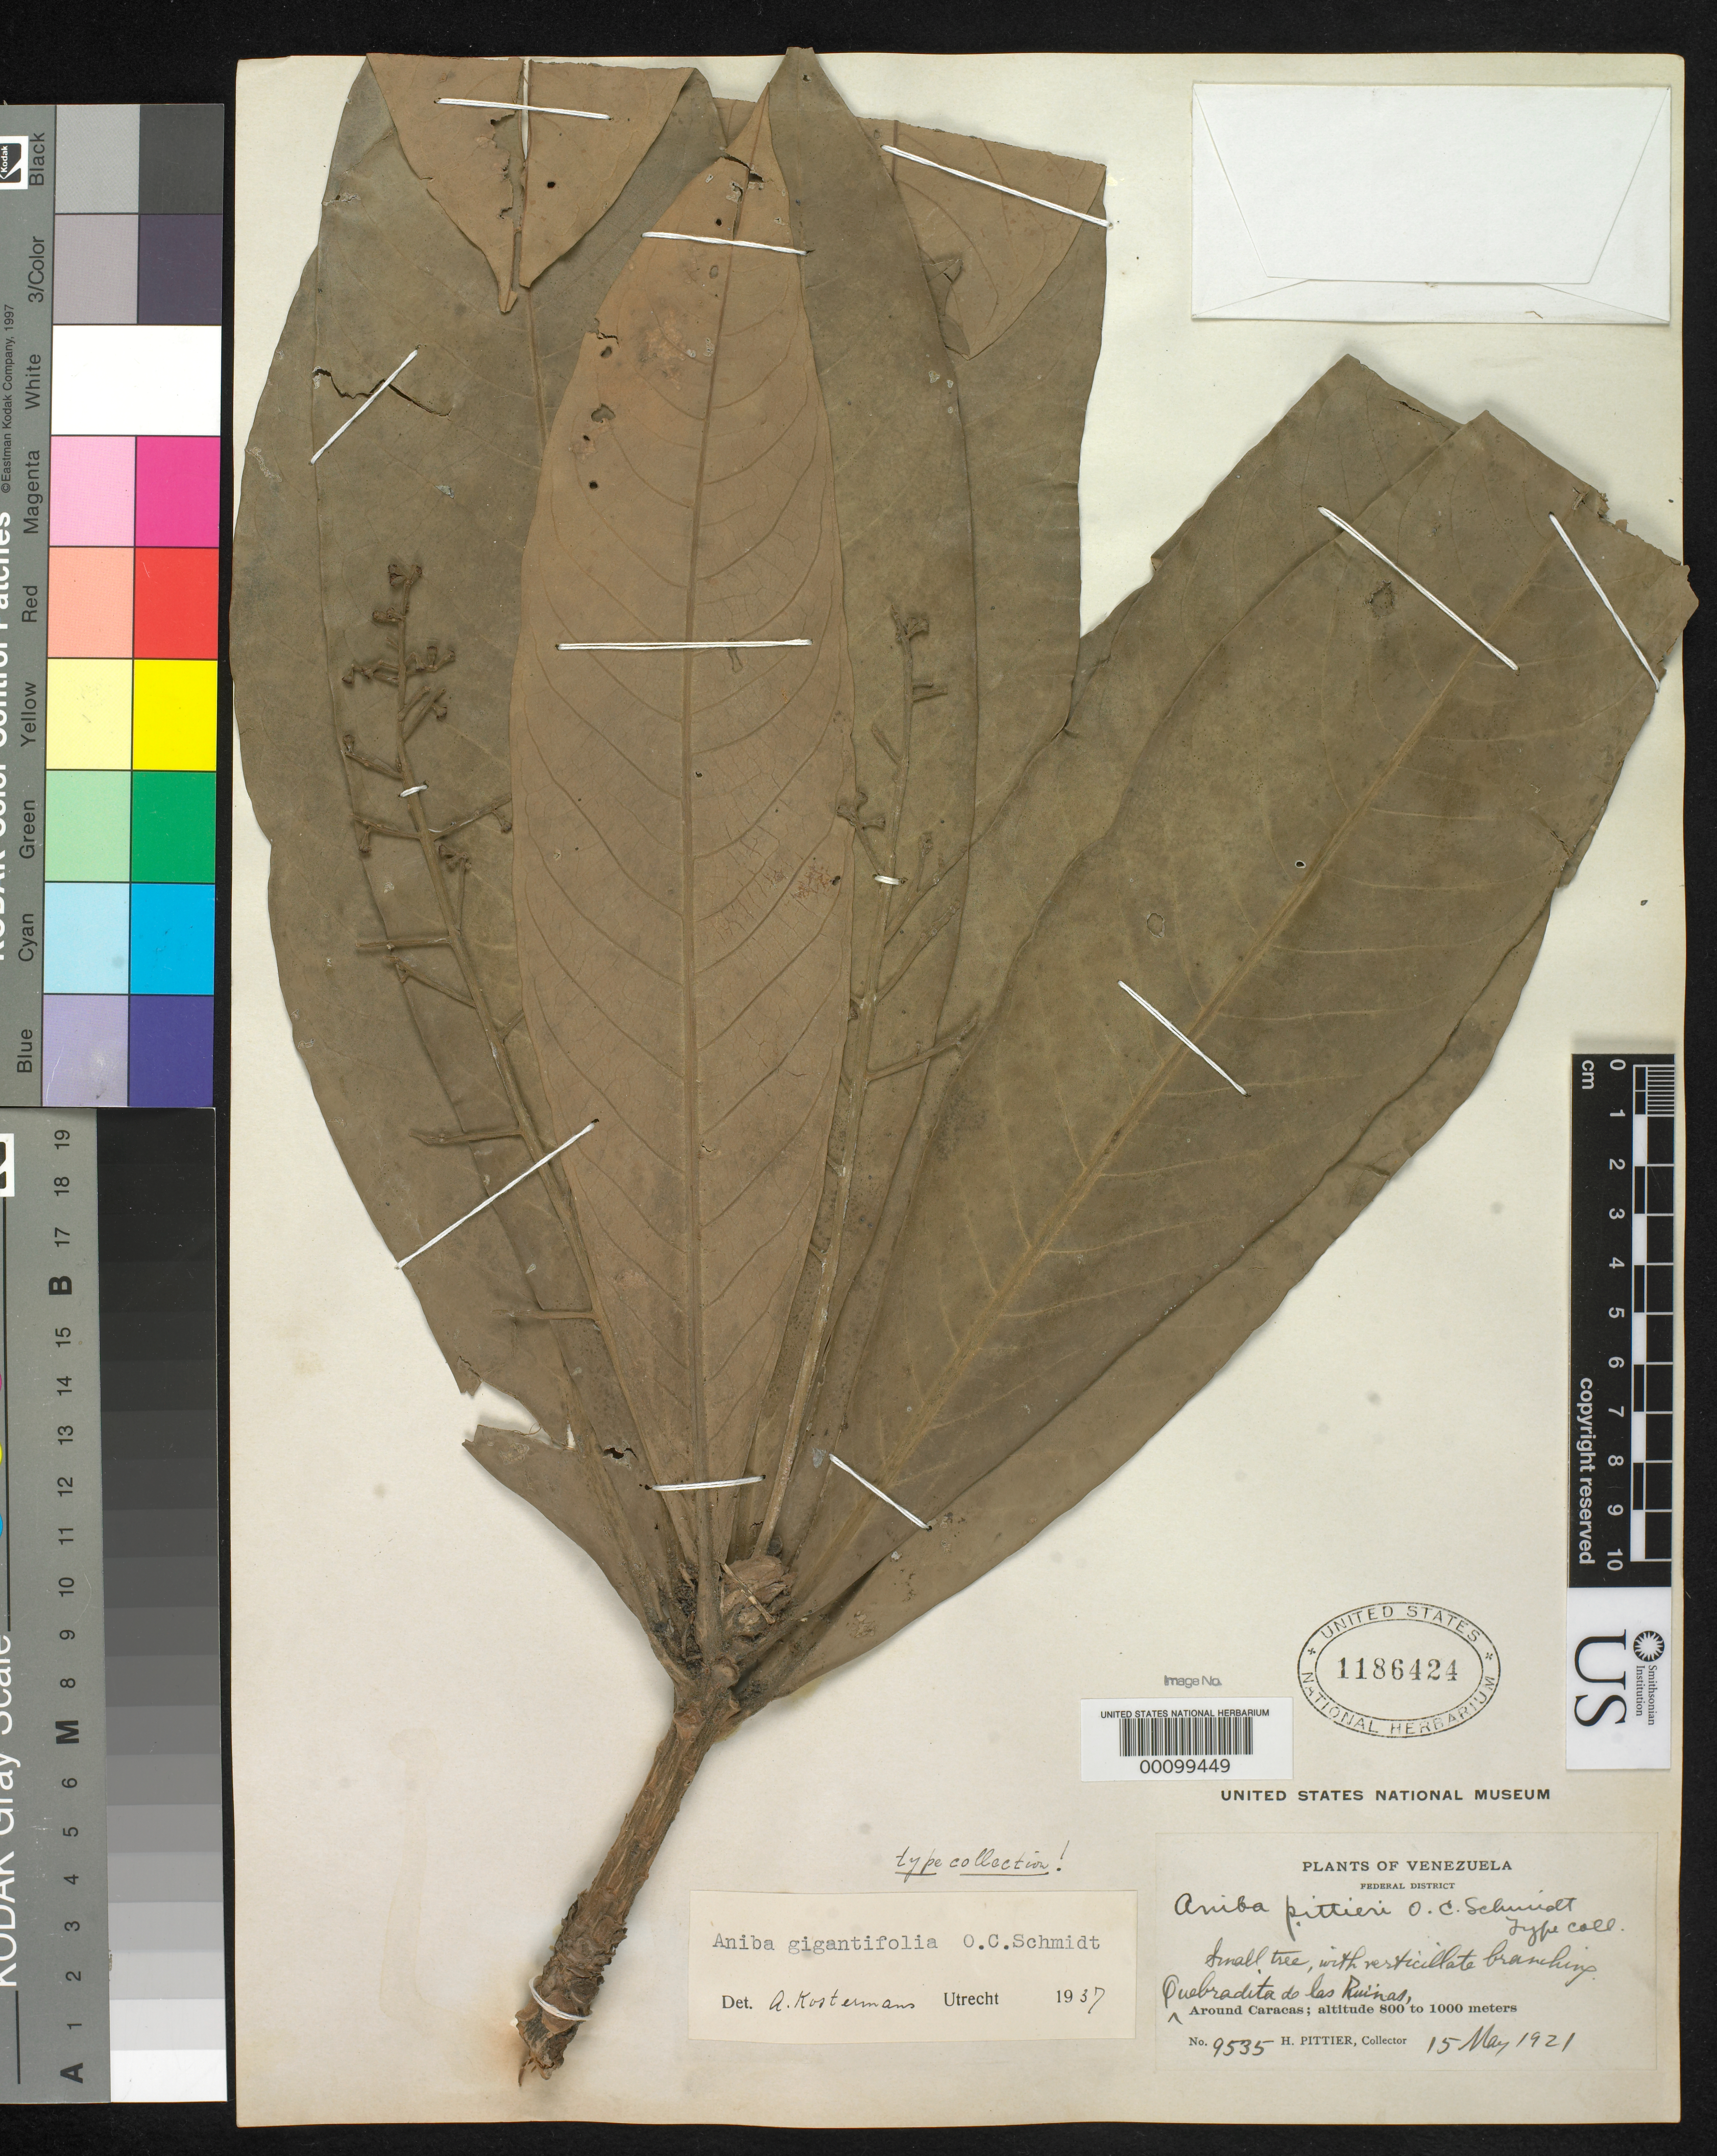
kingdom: Plantae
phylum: Tracheophyta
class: Magnoliopsida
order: Laurales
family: Lauraceae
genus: Aniba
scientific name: Aniba pittieri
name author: O.C. Schmidt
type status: Isotype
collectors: H. F. Pittier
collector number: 9535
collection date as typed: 15 Feb 1921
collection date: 1921-02-15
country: Venezuela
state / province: Distrito Federal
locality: Around Caracas.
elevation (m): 800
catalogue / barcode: US 1186424